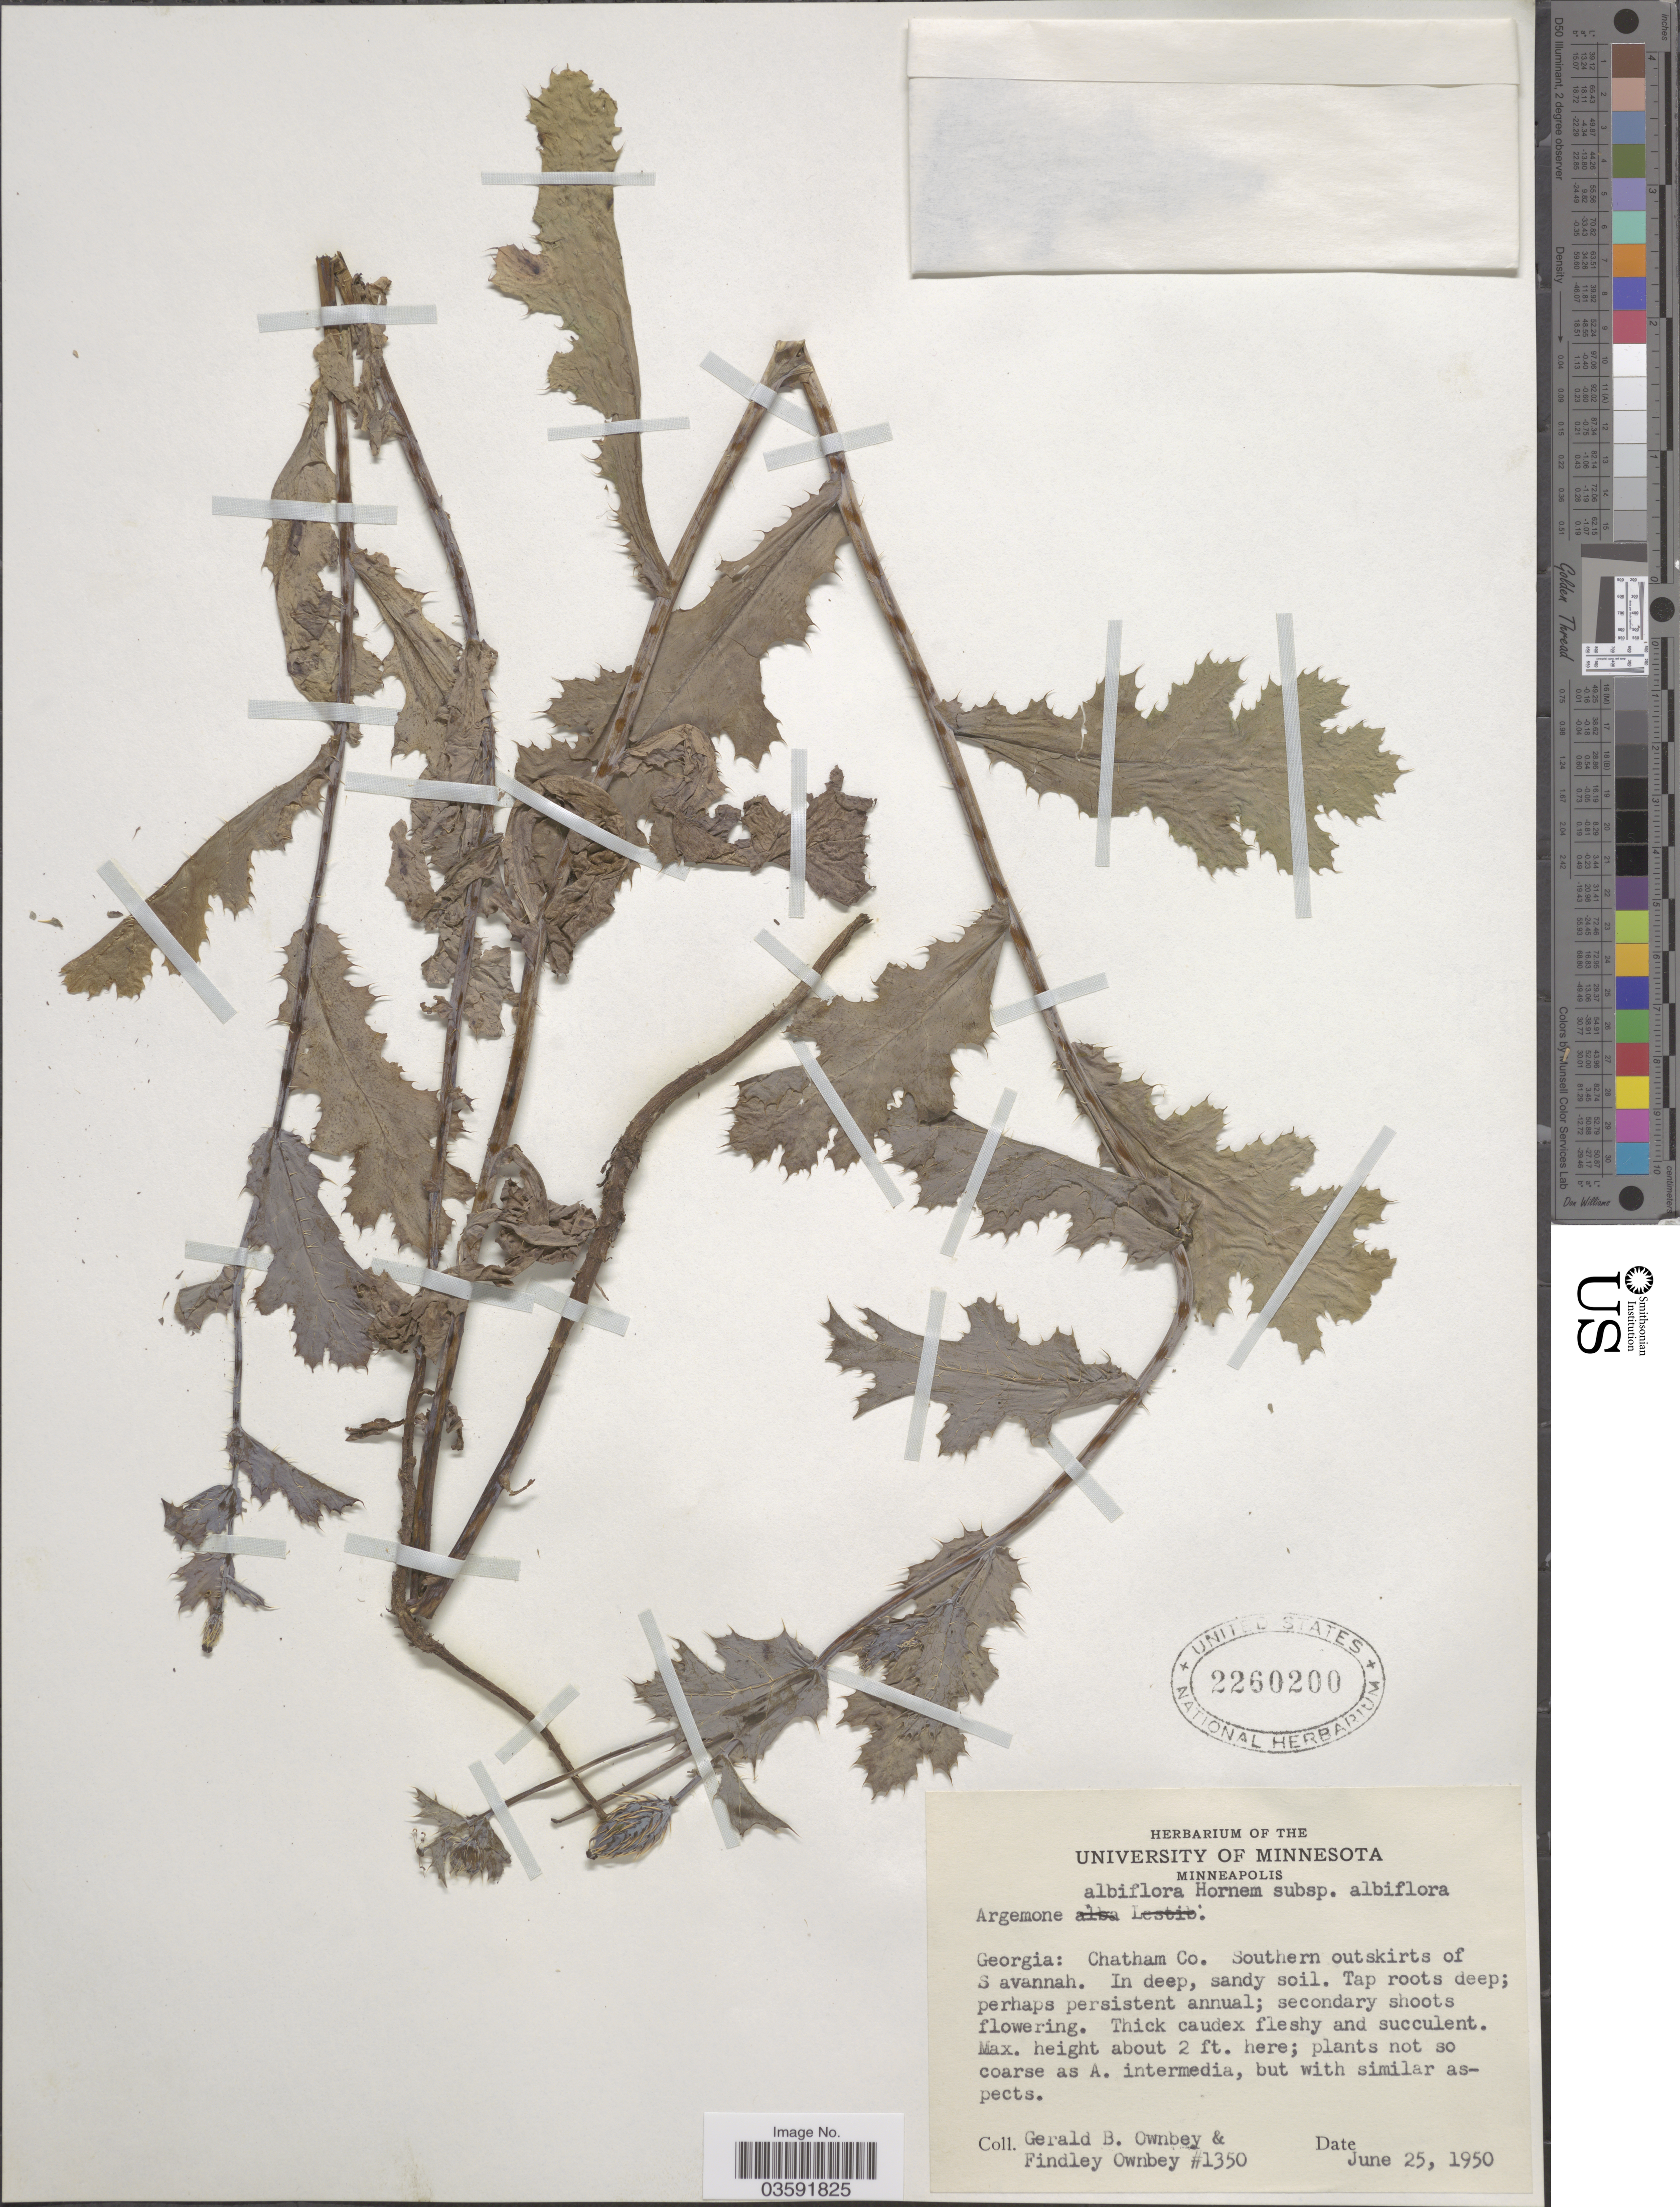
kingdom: Plantae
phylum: Tracheophyta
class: Magnoliopsida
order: Ranunculales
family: Papaveraceae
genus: Argemone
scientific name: Argemone albiflora subsp. albiflora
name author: Hornem.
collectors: G. B. Ownbey & F. Ownbey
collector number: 1350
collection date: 1950-06-25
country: United States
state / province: Georgia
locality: Chatham Co. Southern outskirts of Savannah.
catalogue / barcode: US 2260200